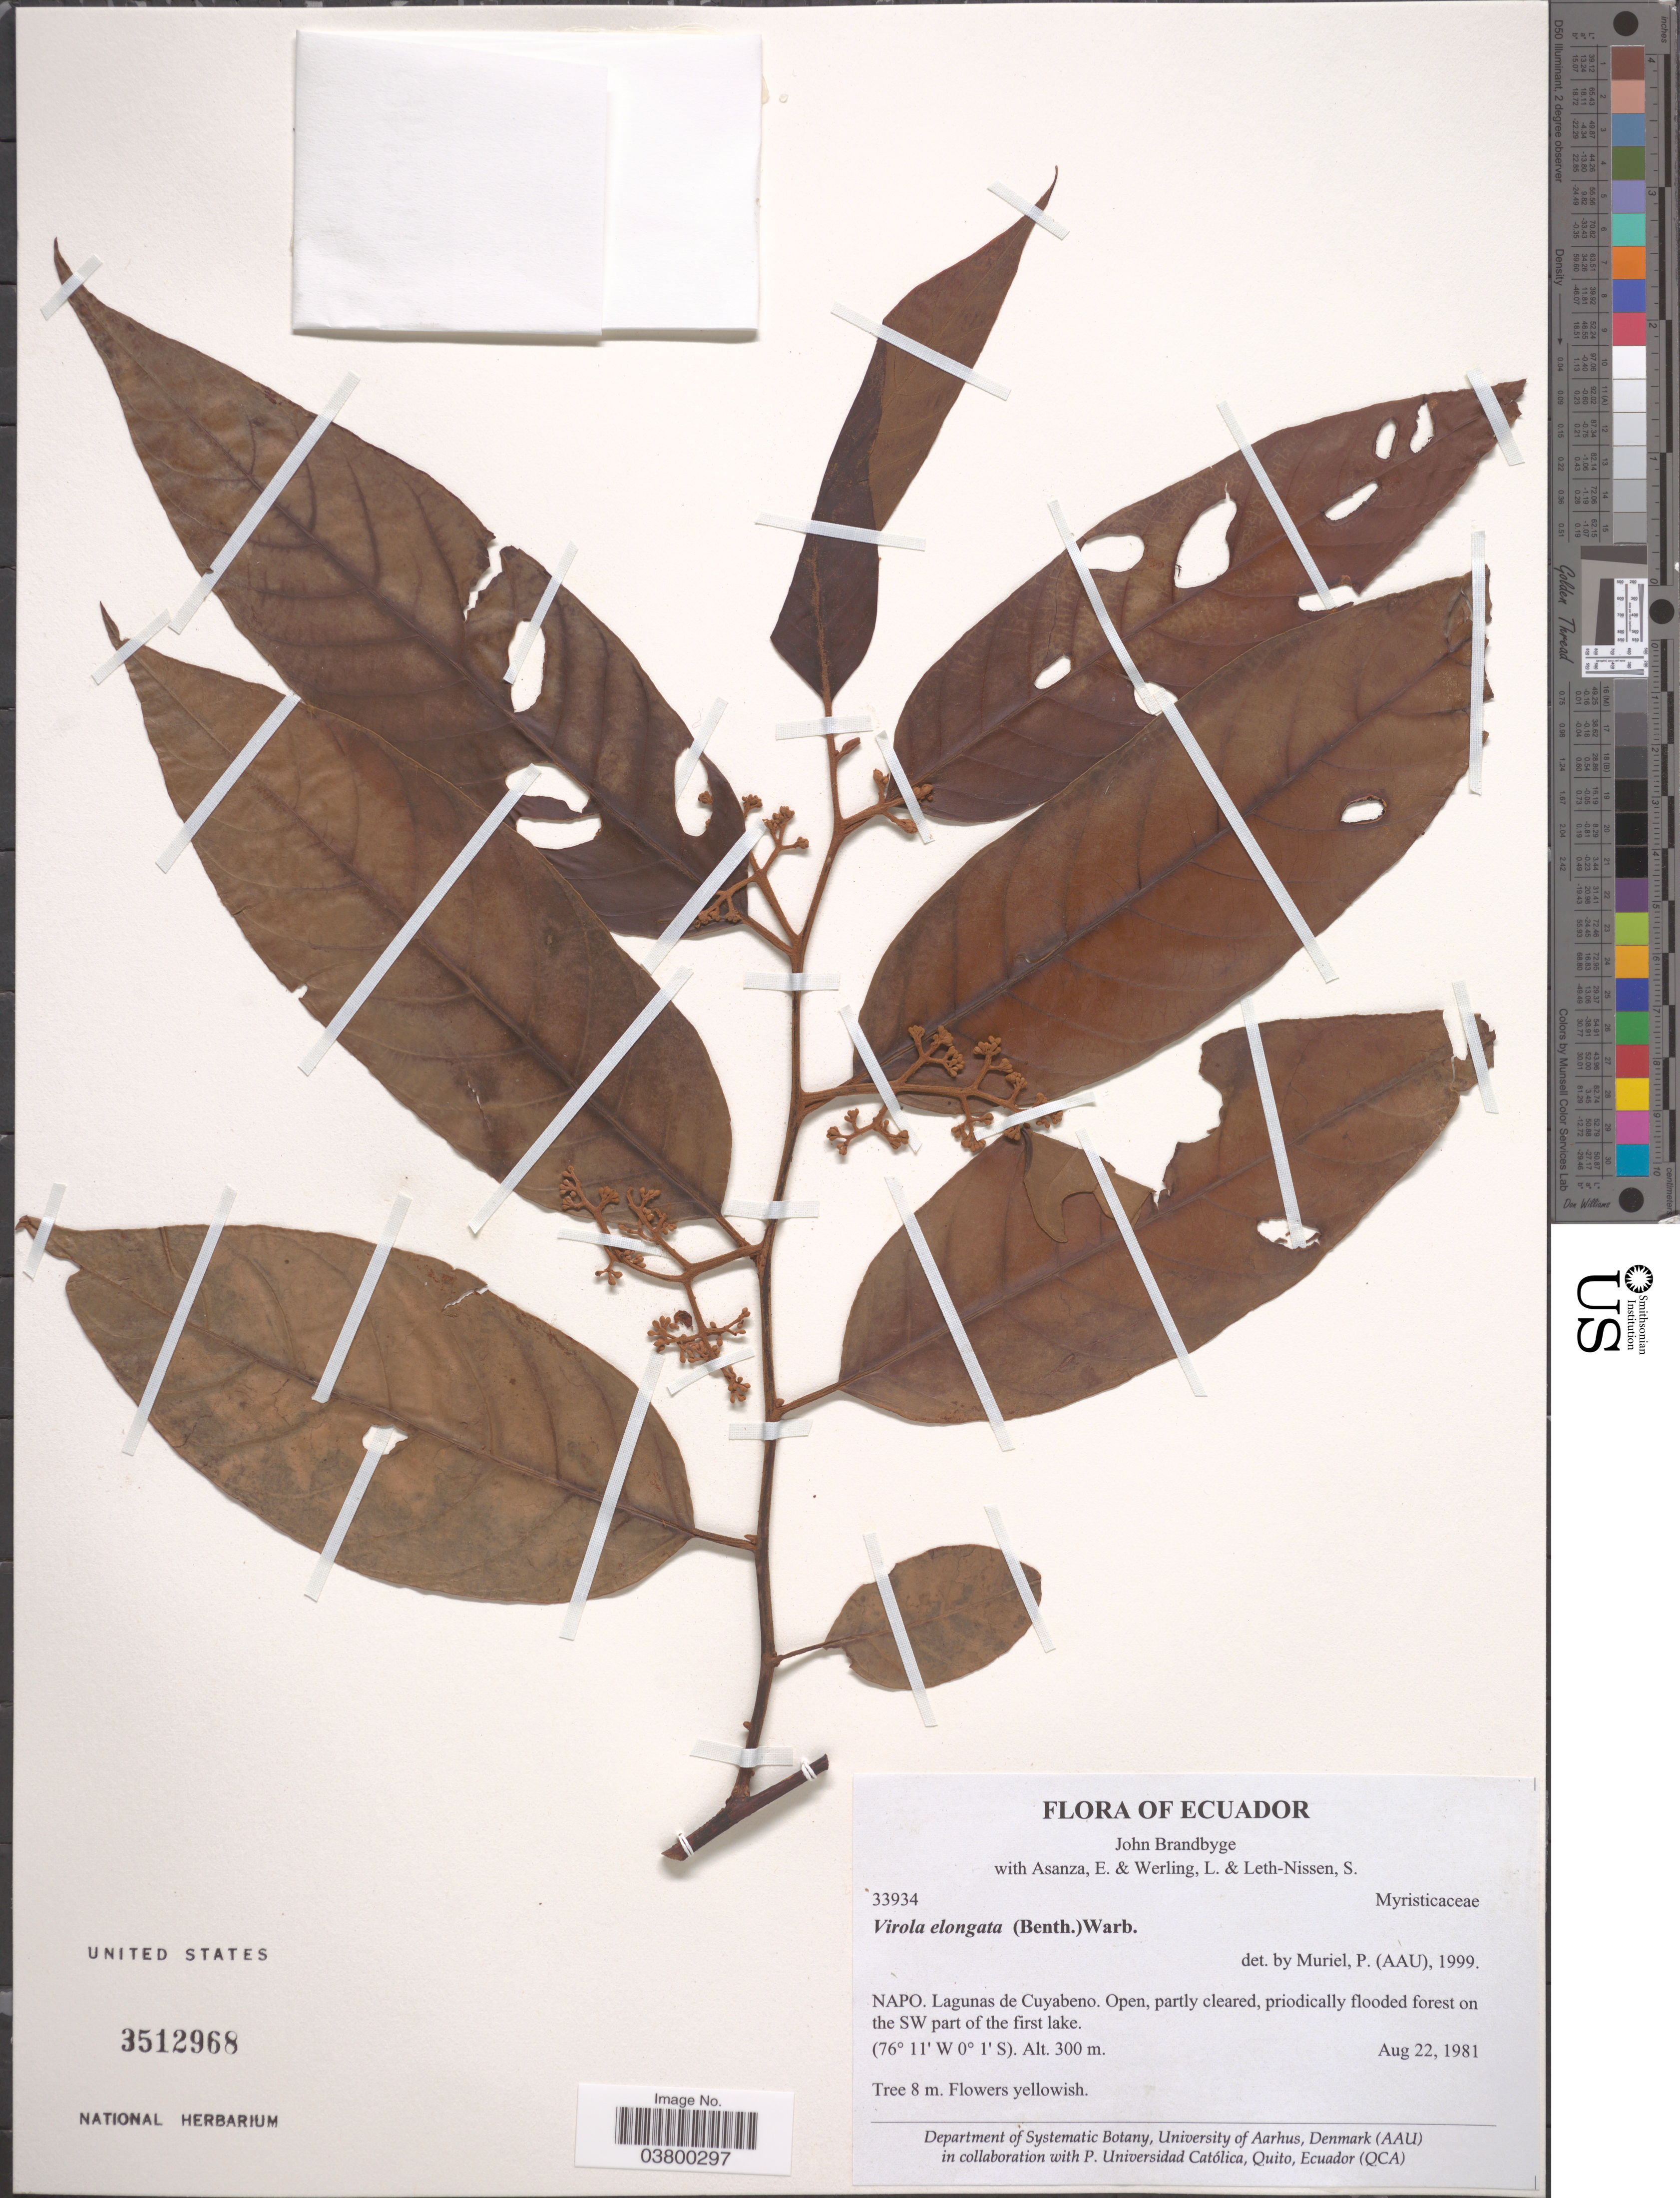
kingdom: Plantae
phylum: Tracheophyta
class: Magnoliopsida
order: Magnoliales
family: Myristicaceae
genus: Virola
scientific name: Virola elongata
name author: (Benth.) Warb.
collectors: J. Brandbyge, E. Asanza, L. Werling & S. Leth-Nissen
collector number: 33934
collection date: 1981-08-22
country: Ecuador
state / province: Napo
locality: Lagunas de Cuyabeno. On the SW part of the first lake.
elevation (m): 300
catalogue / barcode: US 3512968